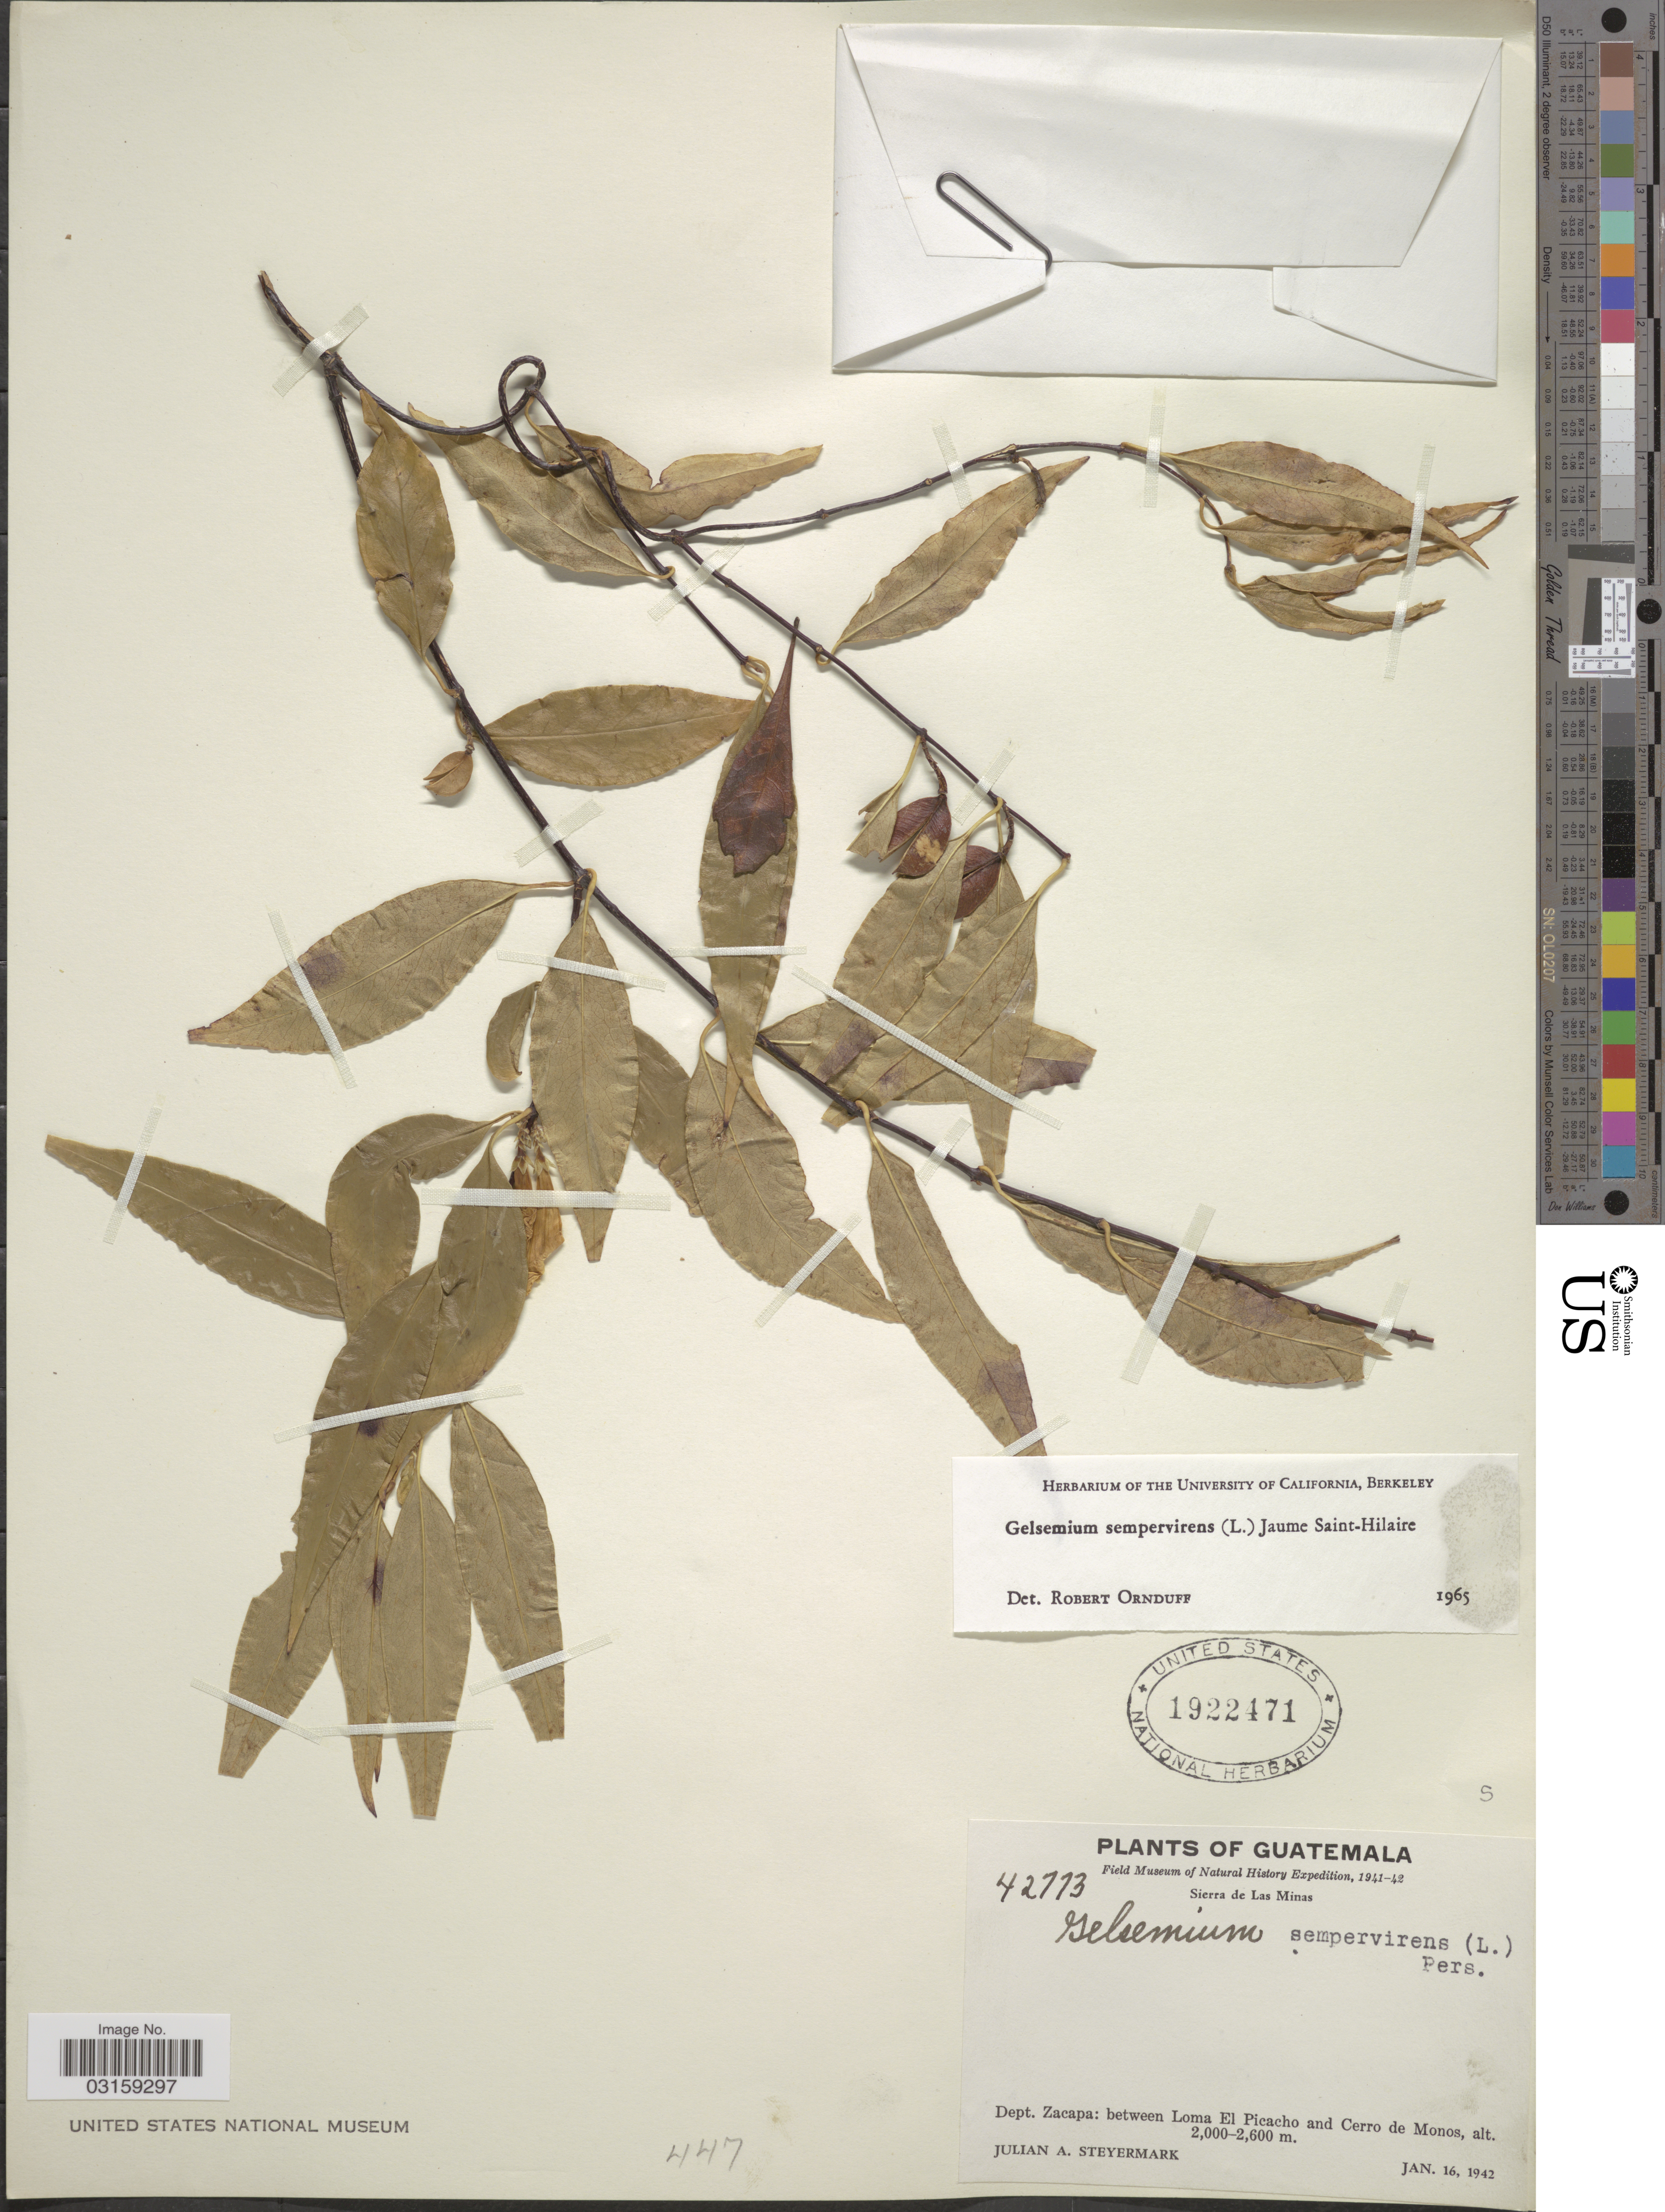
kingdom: Plantae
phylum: Tracheophyta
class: Magnoliopsida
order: Gentianales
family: Gelsemiaceae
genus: Gelsemium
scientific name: Gelsemium sempervirens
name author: (L.) J. St.-Hil.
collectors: J. Steyermark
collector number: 42773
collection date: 1942-01-16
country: Guatemala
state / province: Zacapa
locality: Sierra de las Minas. Dept. Zacapa: between Loma El Picacho and Cerro de Monos.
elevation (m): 2000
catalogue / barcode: US 1922471